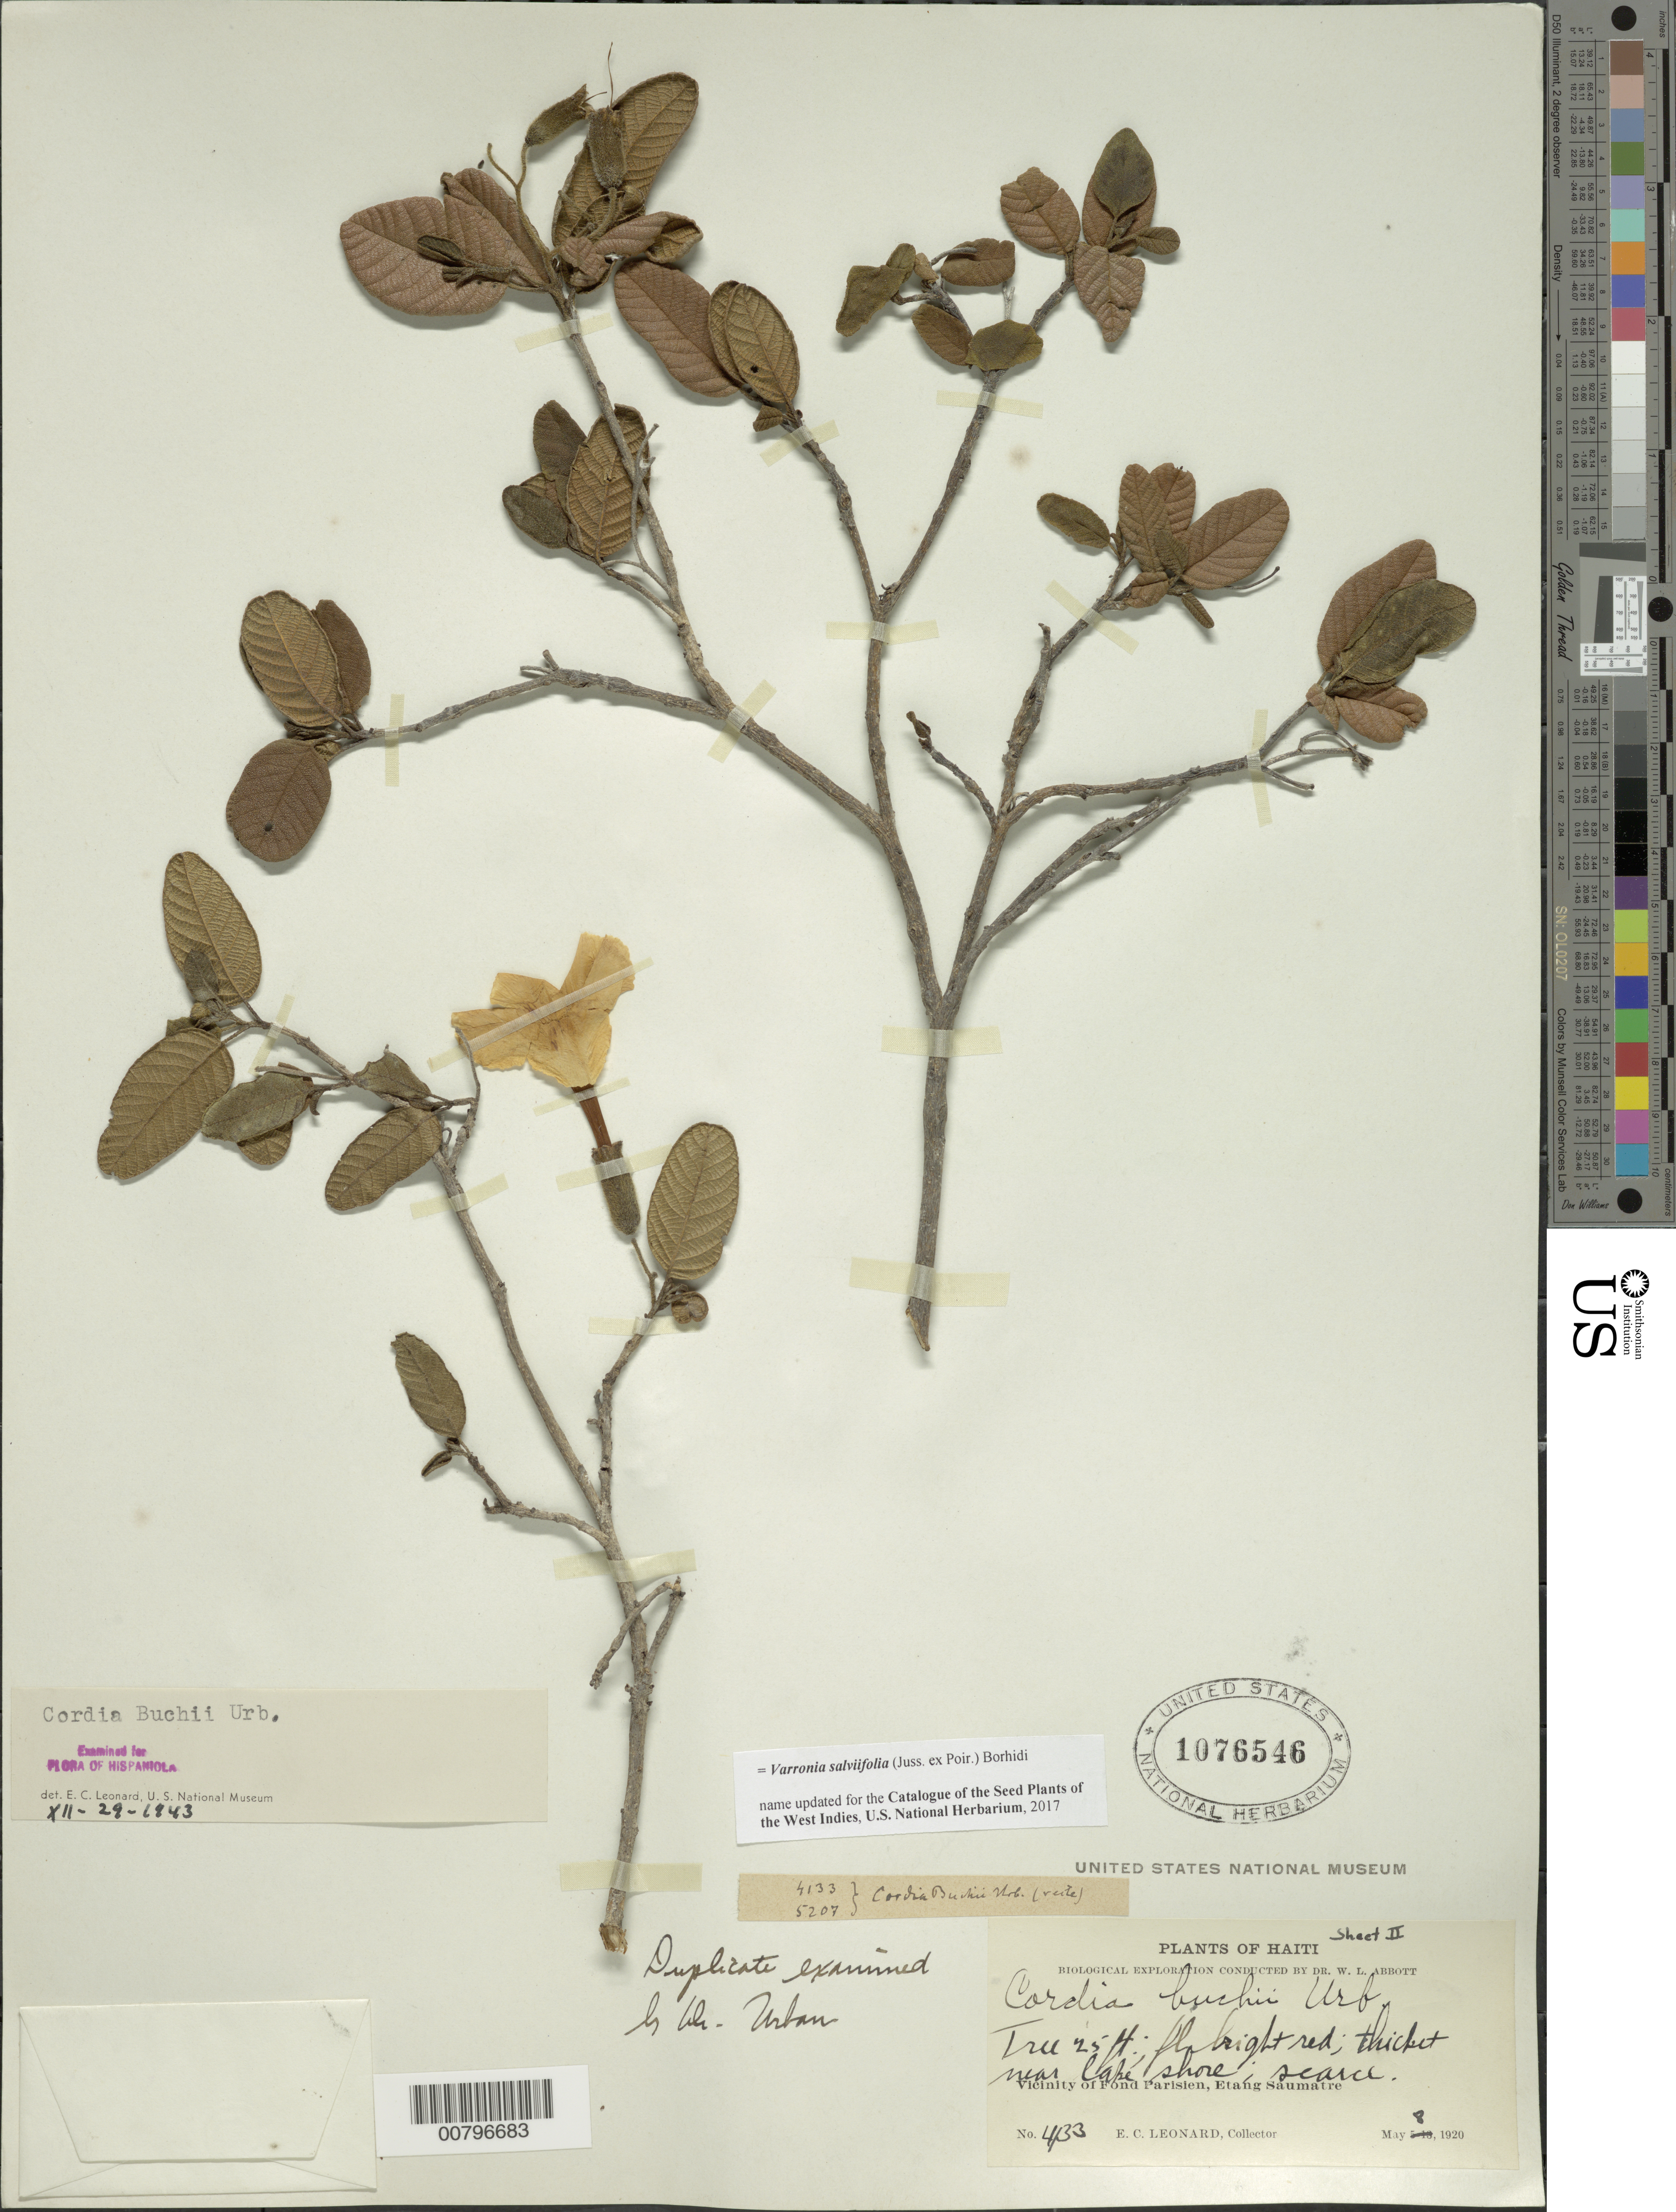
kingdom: Plantae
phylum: Tracheophyta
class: Magnoliopsida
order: Boraginales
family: Cordiaceae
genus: Varronia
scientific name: Varronia salviifolia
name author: (Juss. ex Poir.) Borhidi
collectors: E. C. Leonard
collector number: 4133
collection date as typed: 08 May 1920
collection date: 1920-05-08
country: Haiti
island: Hispaniola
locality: Etang Saumatre, vicinity of Fond Parisien.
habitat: Thicket near lake shore.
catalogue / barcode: US 1076546